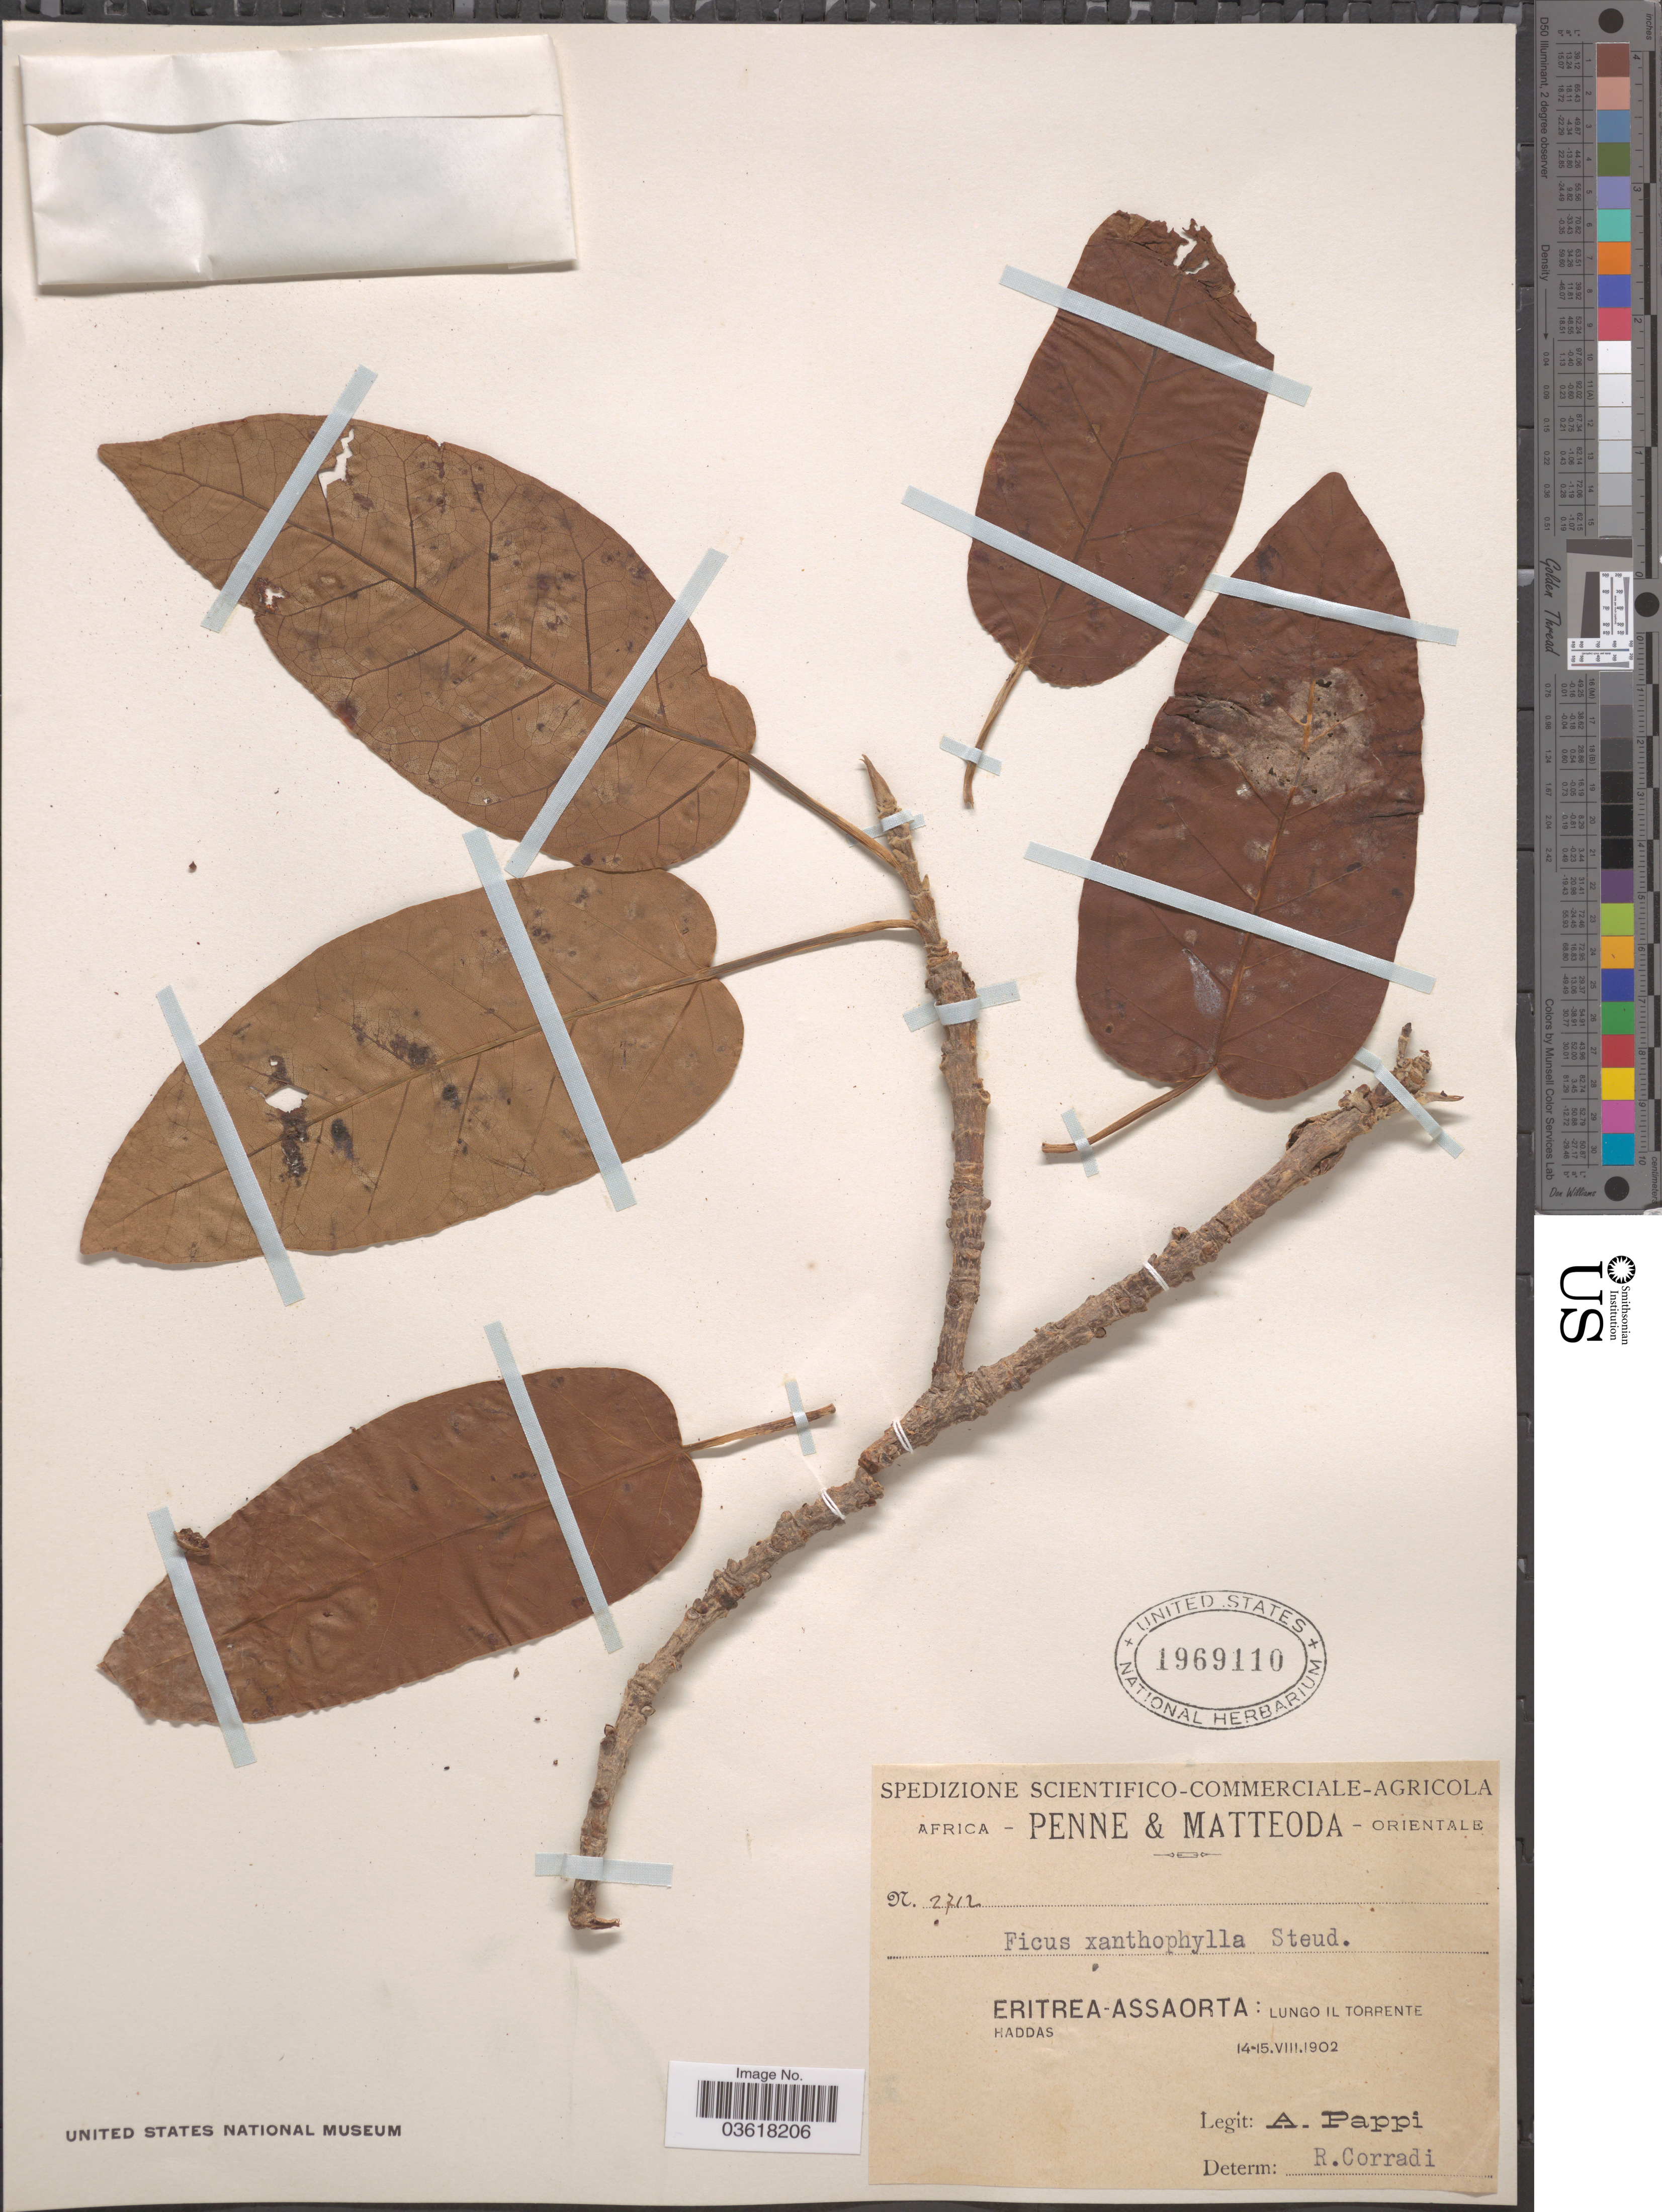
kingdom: Plantae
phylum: Tracheophyta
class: Magnoliopsida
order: Rosales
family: Moraceae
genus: Ficus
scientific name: Ficus xanthophylla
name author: Steud. ex Miq.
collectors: A. Pappi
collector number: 2712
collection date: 1902-08-14/1902-08-15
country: Eritrea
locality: Assaorta: Lungo IL Torrente Haddas.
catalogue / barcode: US 1969110